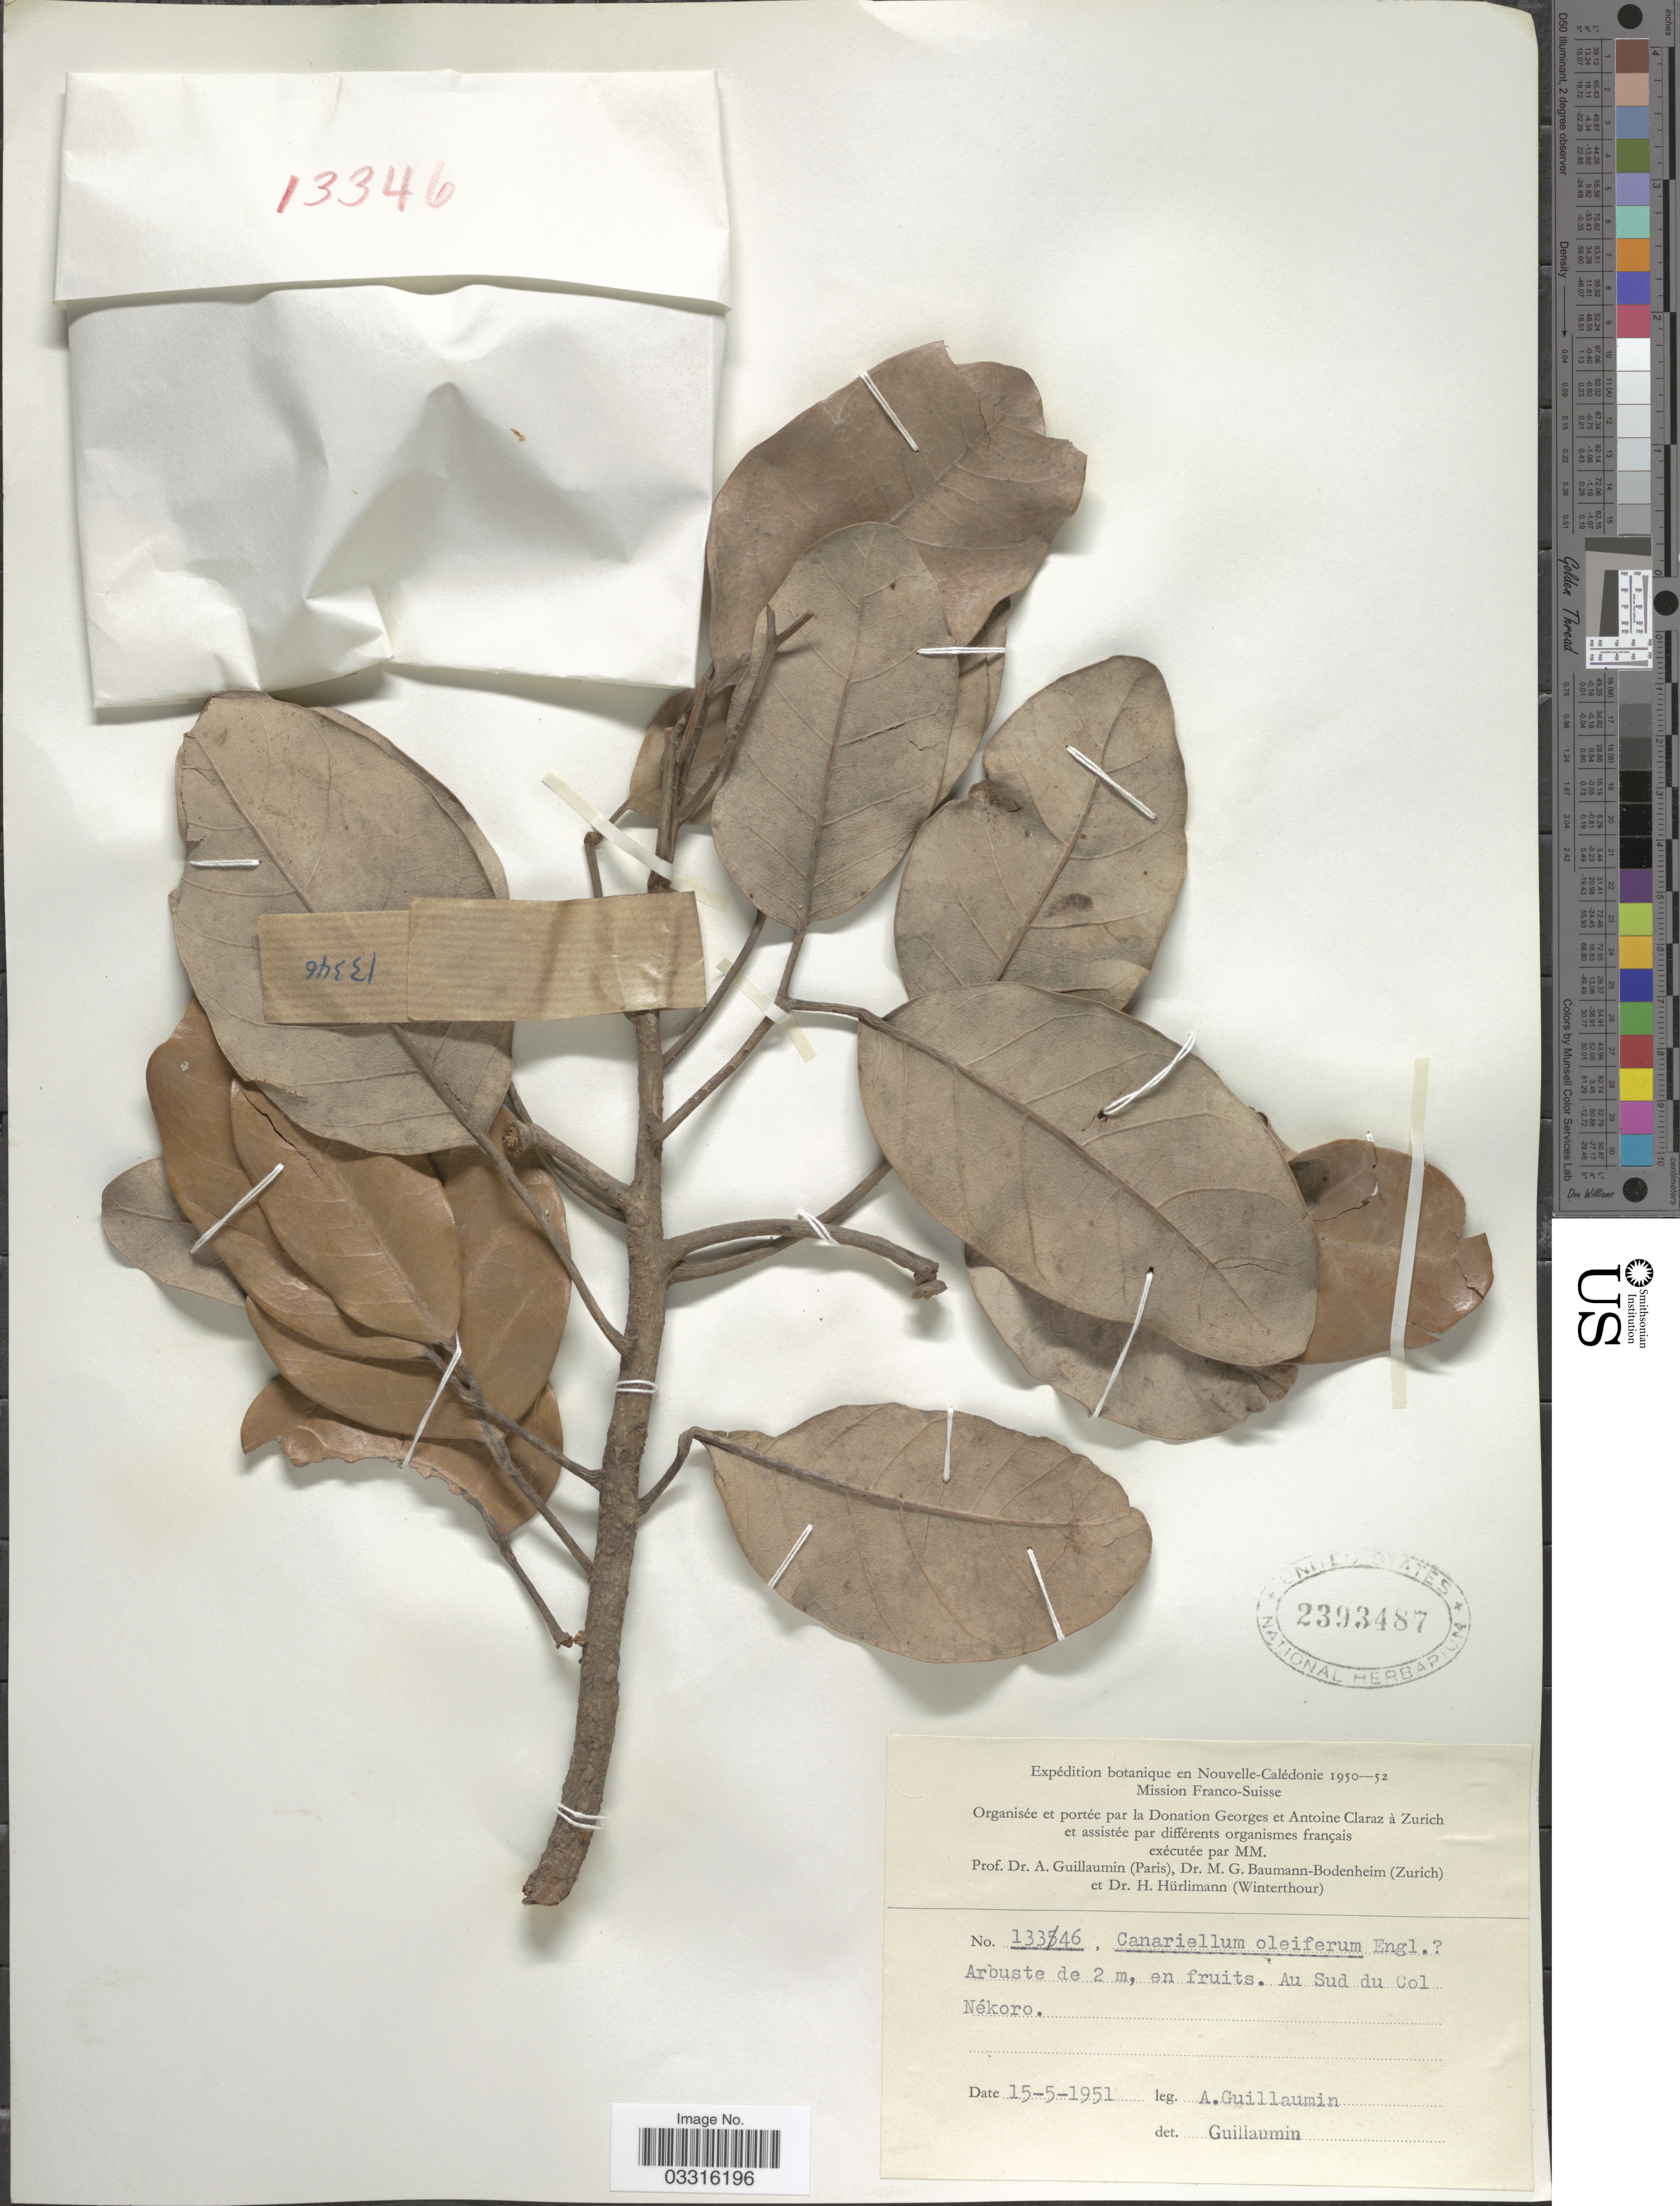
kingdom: Plantae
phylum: Tracheophyta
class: Magnoliopsida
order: Sapindales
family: Burseraceae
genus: Canarium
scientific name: Canarium oleiferum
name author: Baill.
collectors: A. Guillaumin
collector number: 13346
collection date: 1951-05-15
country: New Caledonia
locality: Nouvelle-Calédonie, Au Sud du Col Nékoro.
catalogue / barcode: US 2393487